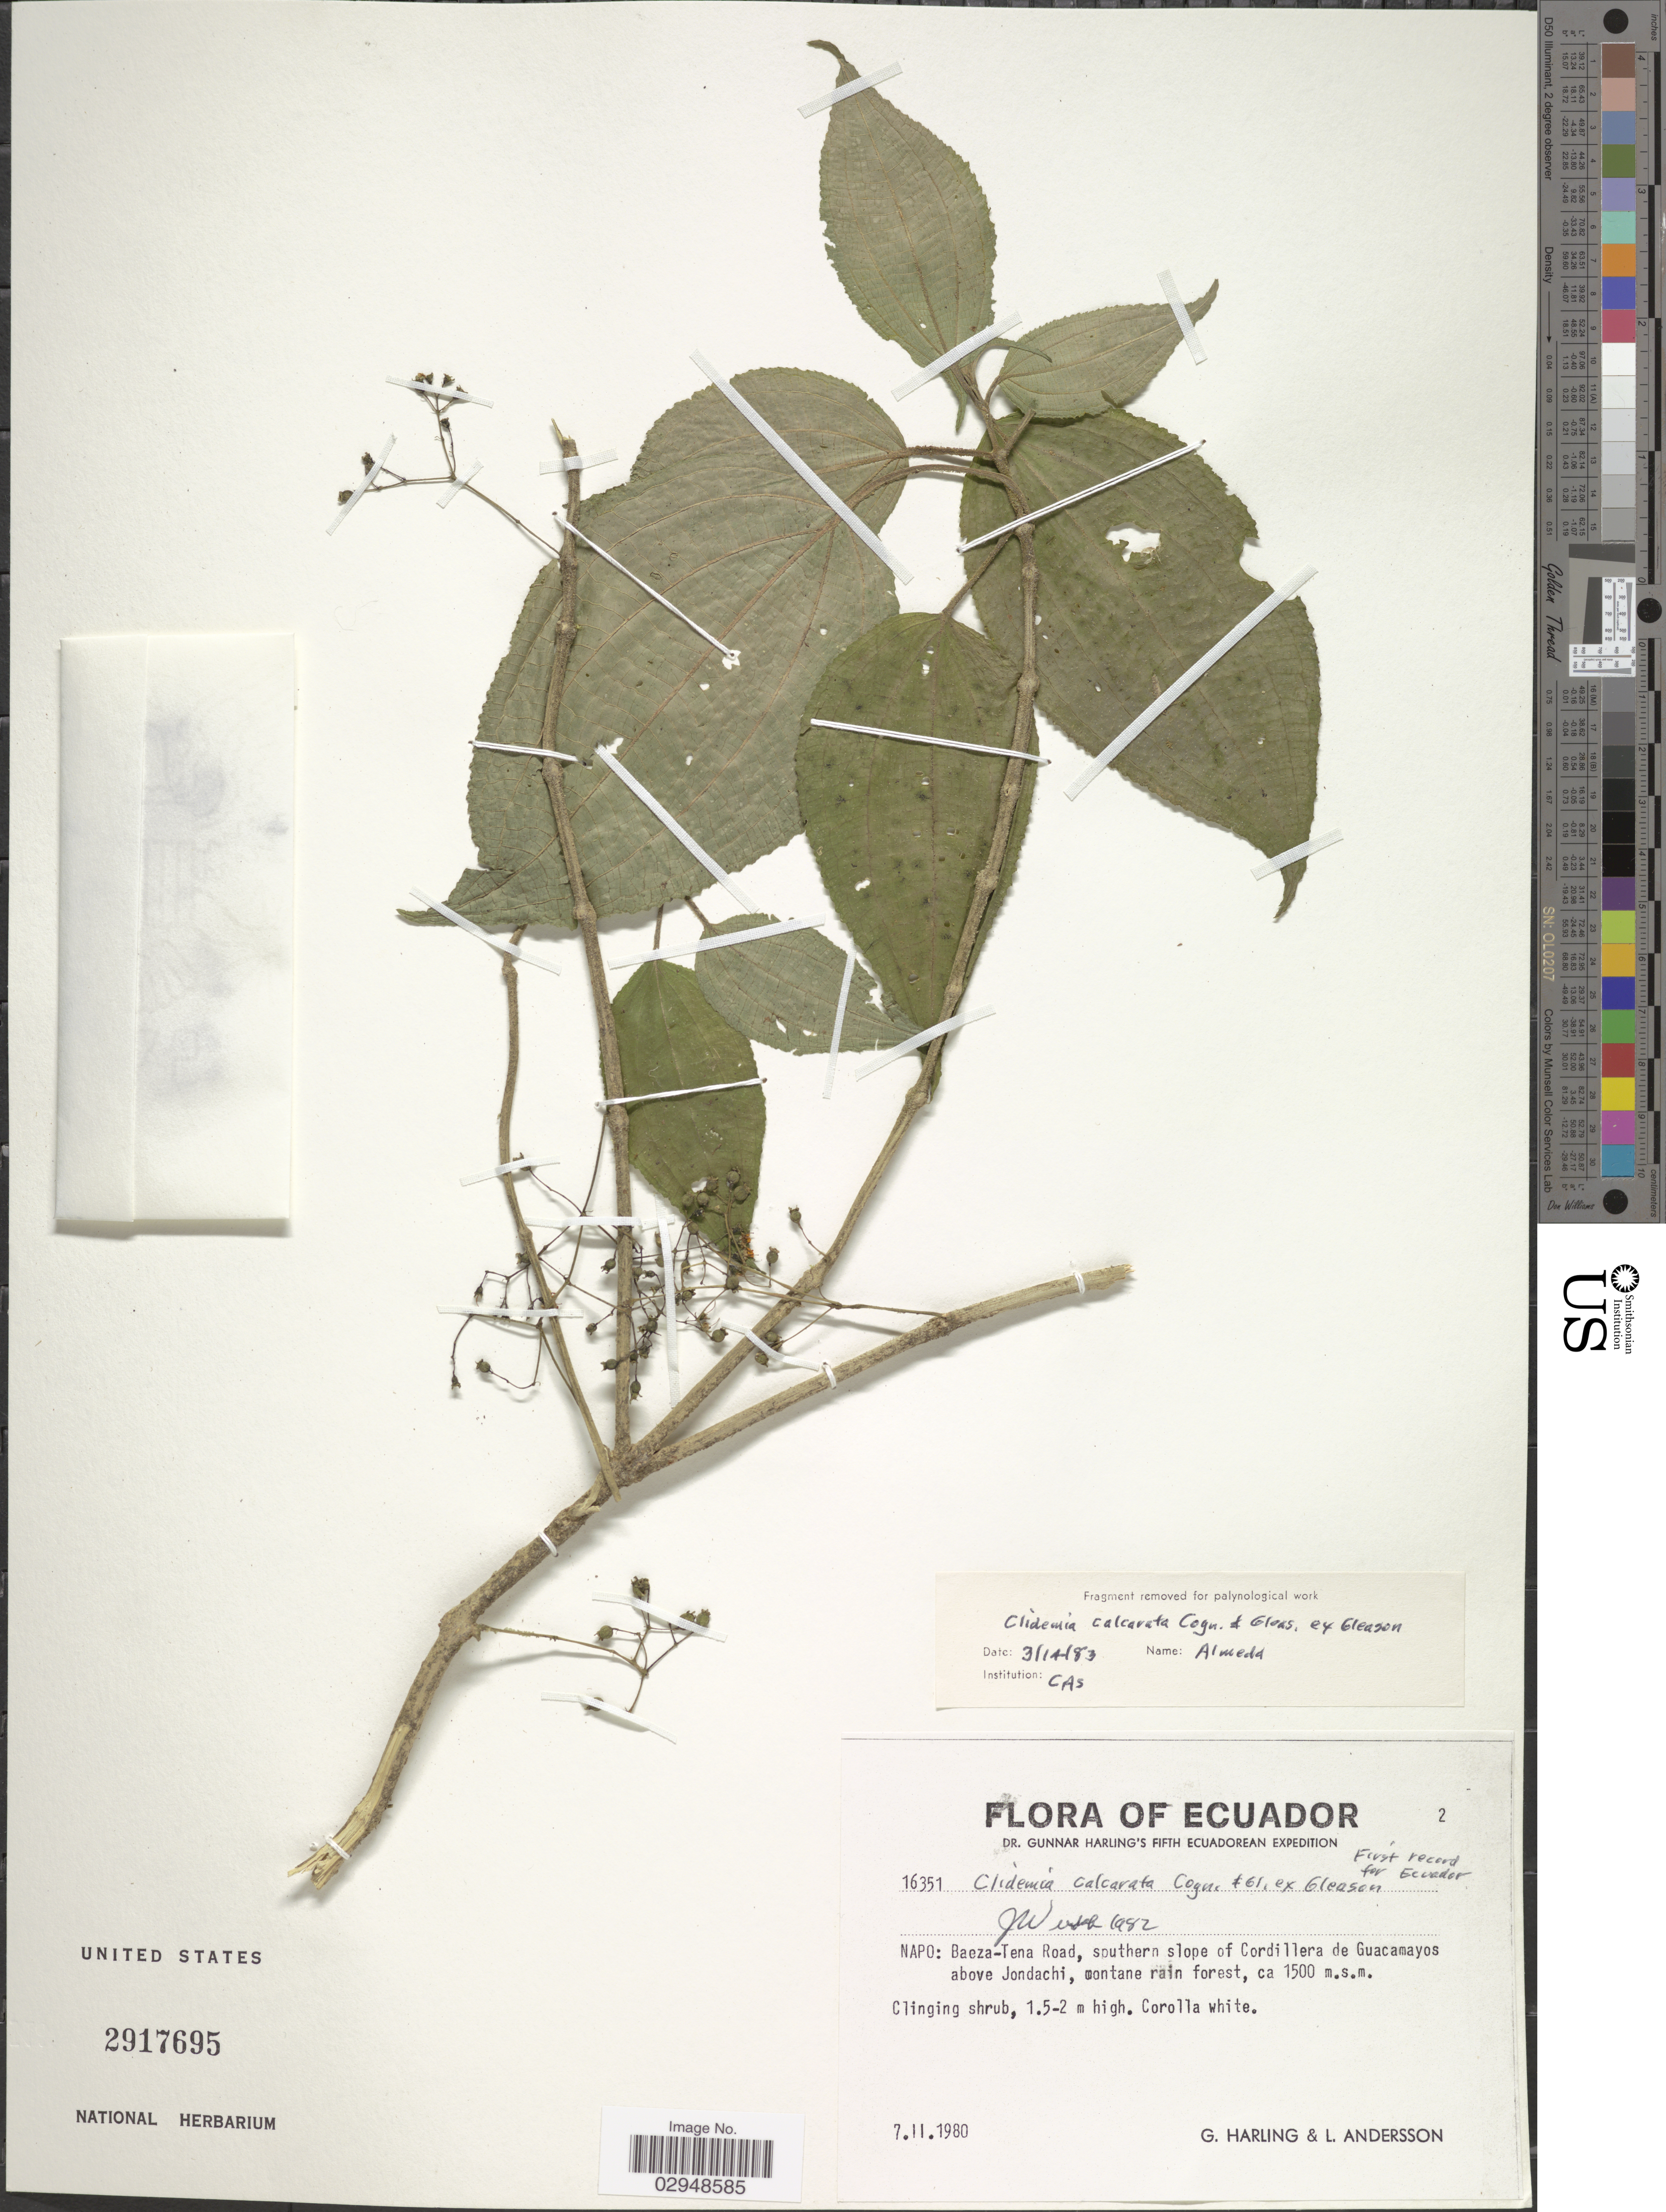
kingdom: Plantae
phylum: Tracheophyta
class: Magnoliopsida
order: Myrtales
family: Melastomataceae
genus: Clidemia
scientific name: Clidemia calcarata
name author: Cogn. & Gleason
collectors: G. Harling & L. Andersson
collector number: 16351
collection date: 1980-02-07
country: Ecuador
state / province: Napo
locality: Baeza-Tena Road, southern slope of Cordillera de Guacamayos above Jondachi.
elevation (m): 1500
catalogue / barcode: US 2917695